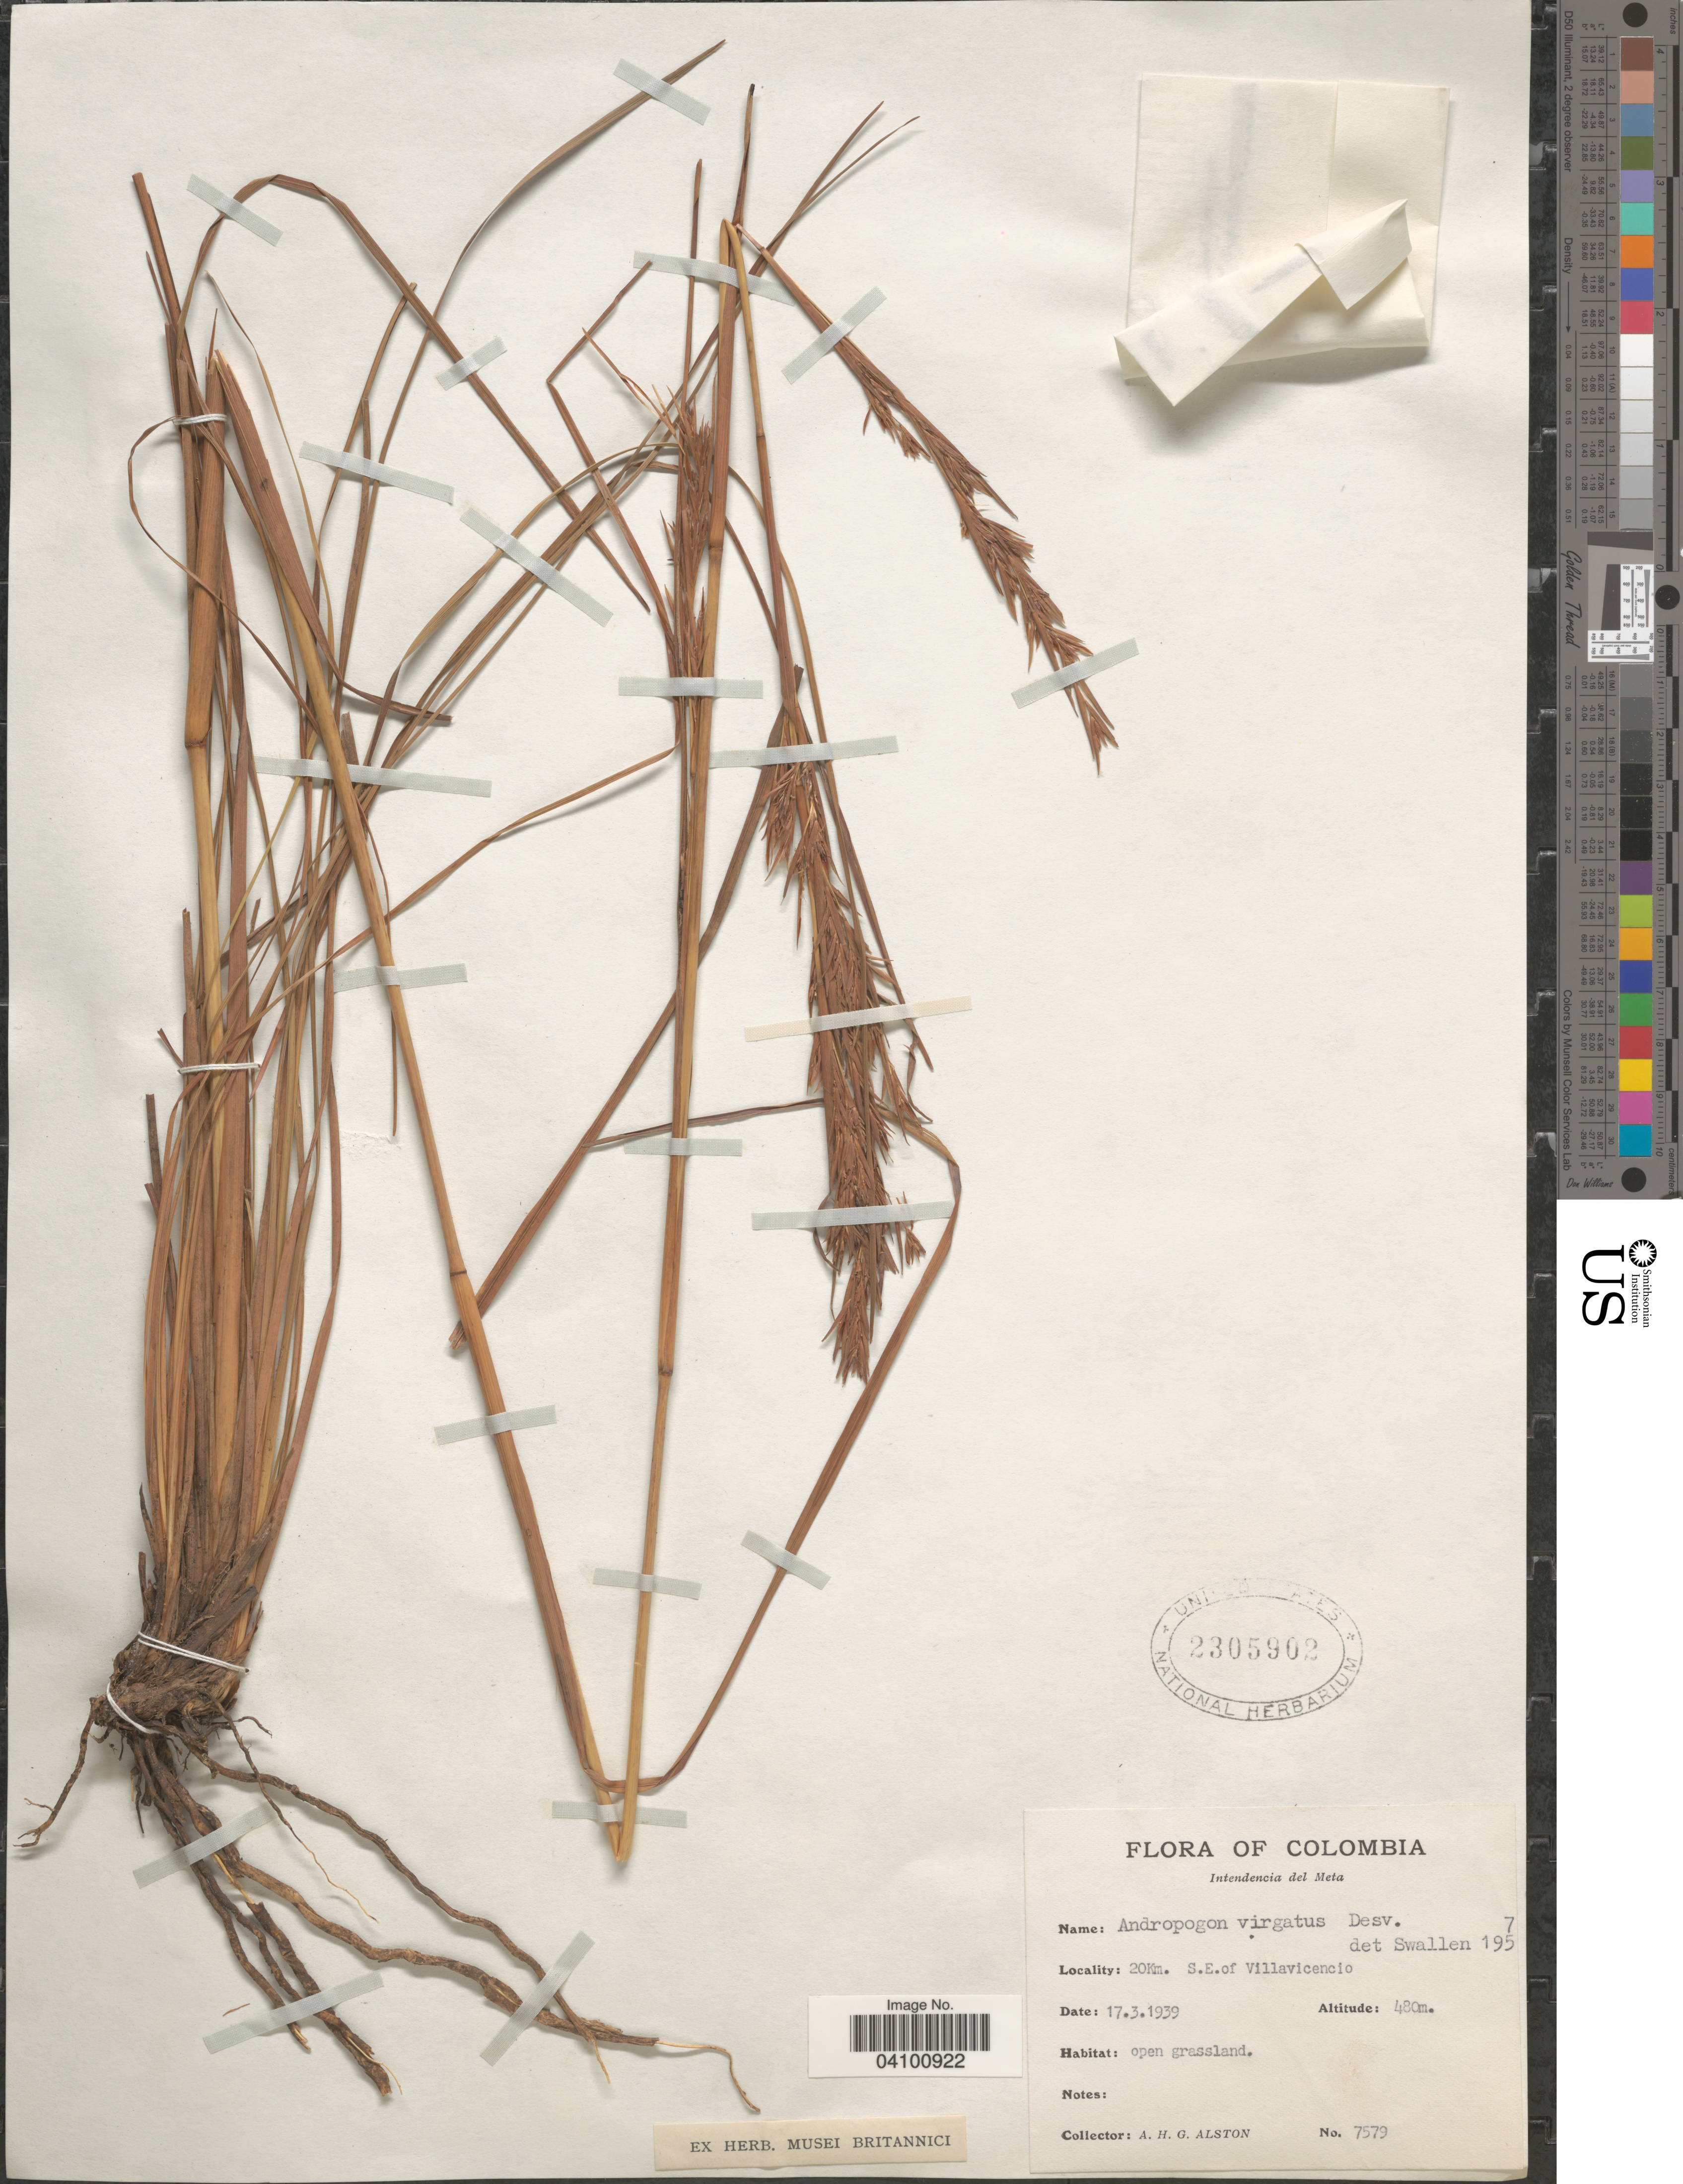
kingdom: Plantae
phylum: Tracheophyta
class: Liliopsida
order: Poales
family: Poaceae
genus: Andropogon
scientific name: Andropogon virgatus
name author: Desv. ex Ham.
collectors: A. H. Alston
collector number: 7579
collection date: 1939-03-17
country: Colombia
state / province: Meta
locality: Intendencia del Meta. 20Km. S.E. of Villavicencio.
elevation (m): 480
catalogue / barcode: US 2305902